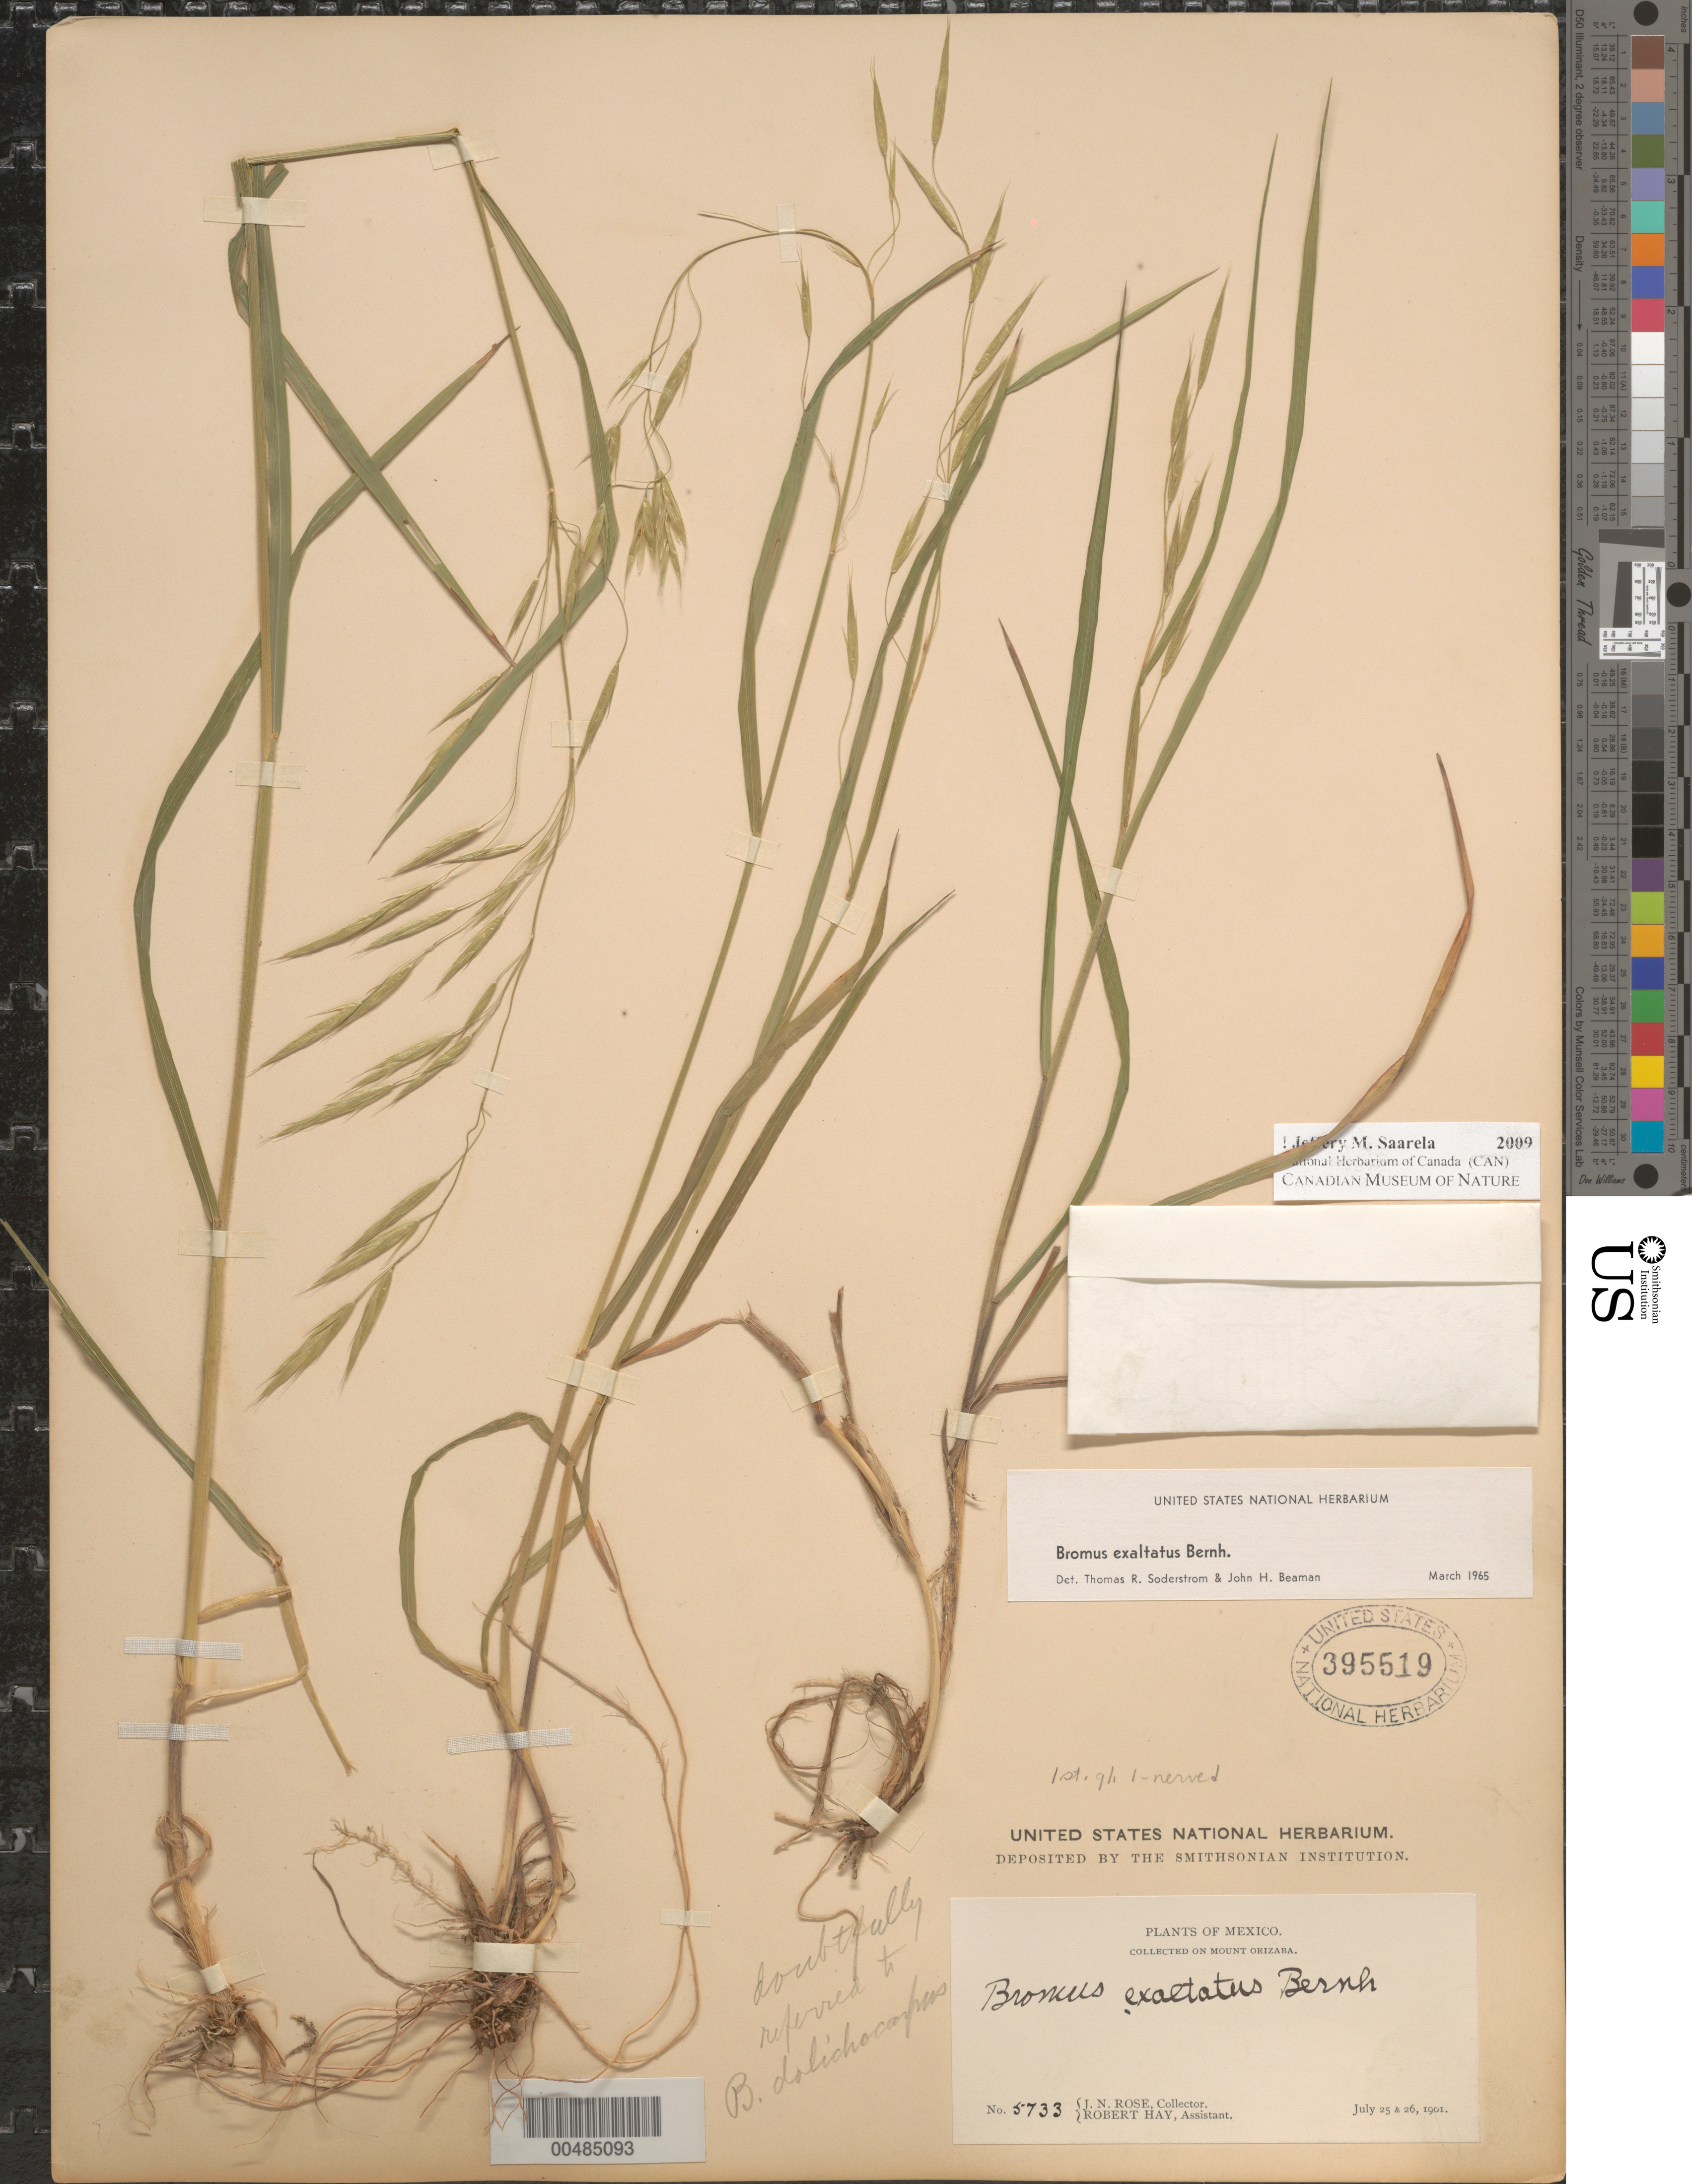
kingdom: Plantae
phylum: Tracheophyta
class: Liliopsida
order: Poales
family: Poaceae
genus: Bromus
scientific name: Bromus exaltatus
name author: Bernhardi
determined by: Soderstrom, T. R.; Beaman, J. H.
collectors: J. N. Rose & R. H. Hay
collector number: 5733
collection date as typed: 25 Jul 1901 to 26 Jul 1901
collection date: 1901-07-25/1901-07-26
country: Mexico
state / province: Veracruz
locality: Mt. Orizaba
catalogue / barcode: US 395519